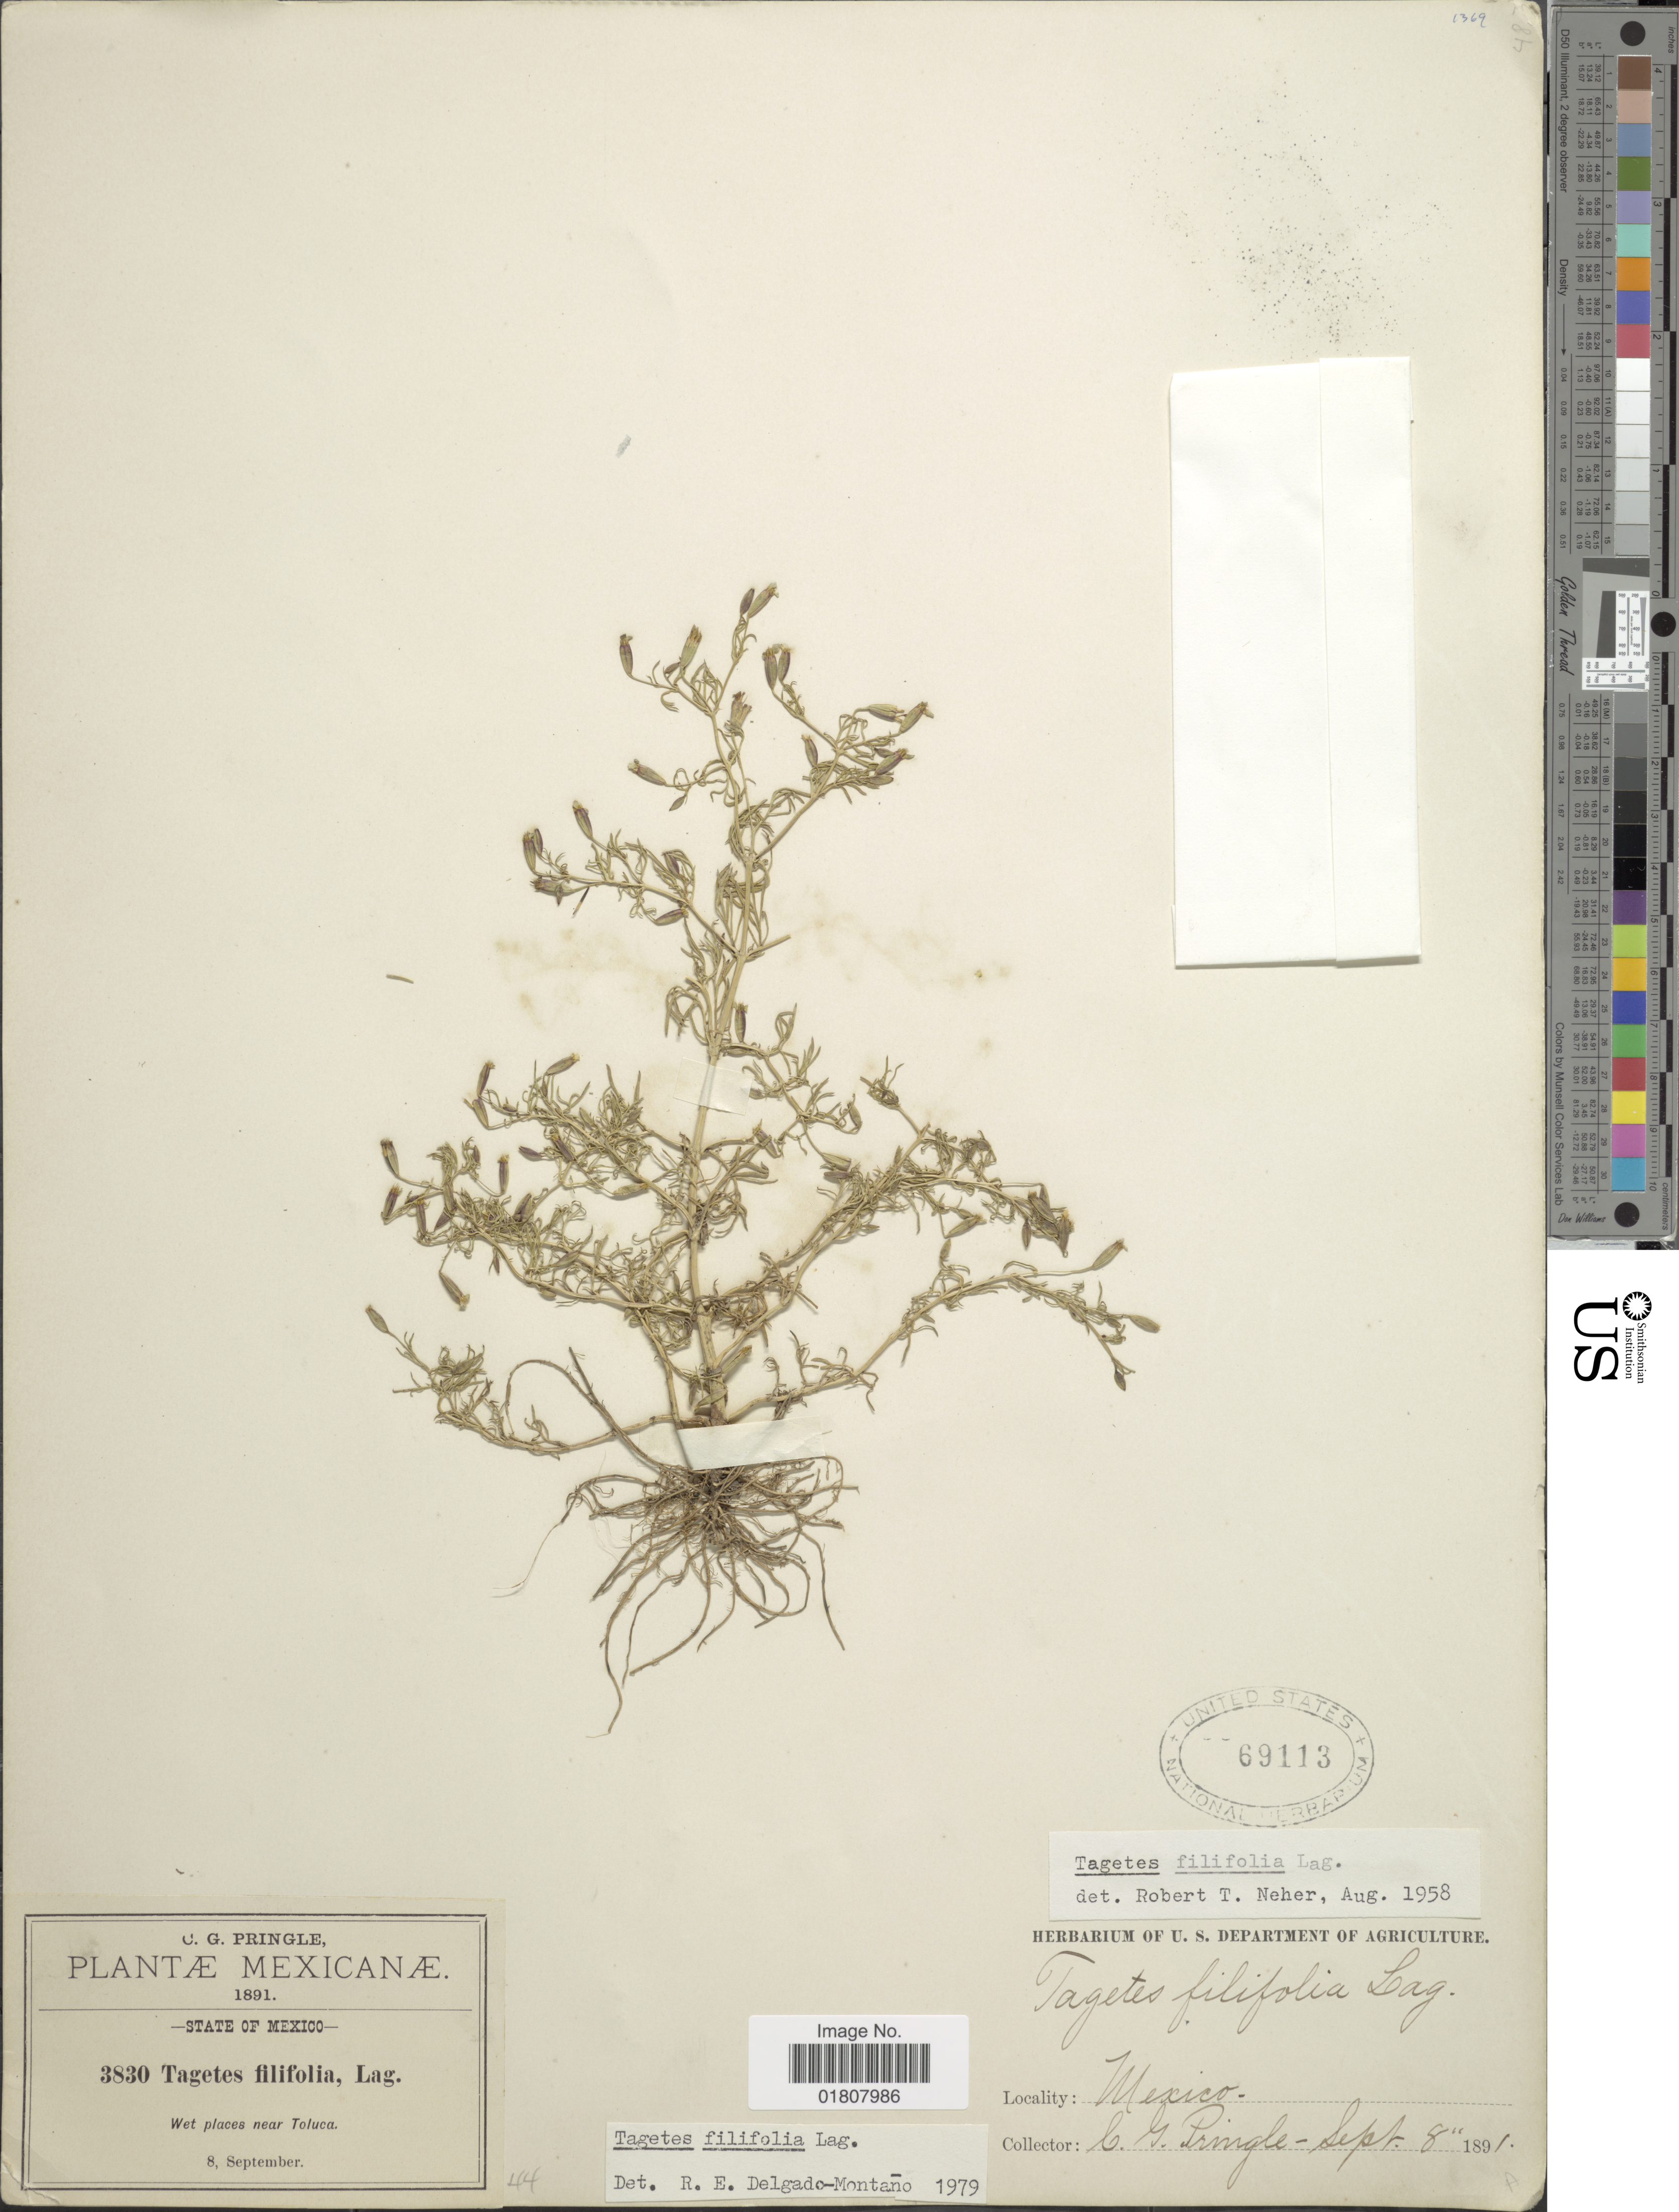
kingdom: Plantae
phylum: Tracheophyta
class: Magnoliopsida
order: Asterales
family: Asteraceae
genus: Tagetes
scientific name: Tagetes filifolia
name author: Lag.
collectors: C. G. Pringle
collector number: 3830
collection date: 1891-09-08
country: Mexico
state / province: México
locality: Near Toluca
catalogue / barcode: US 69113